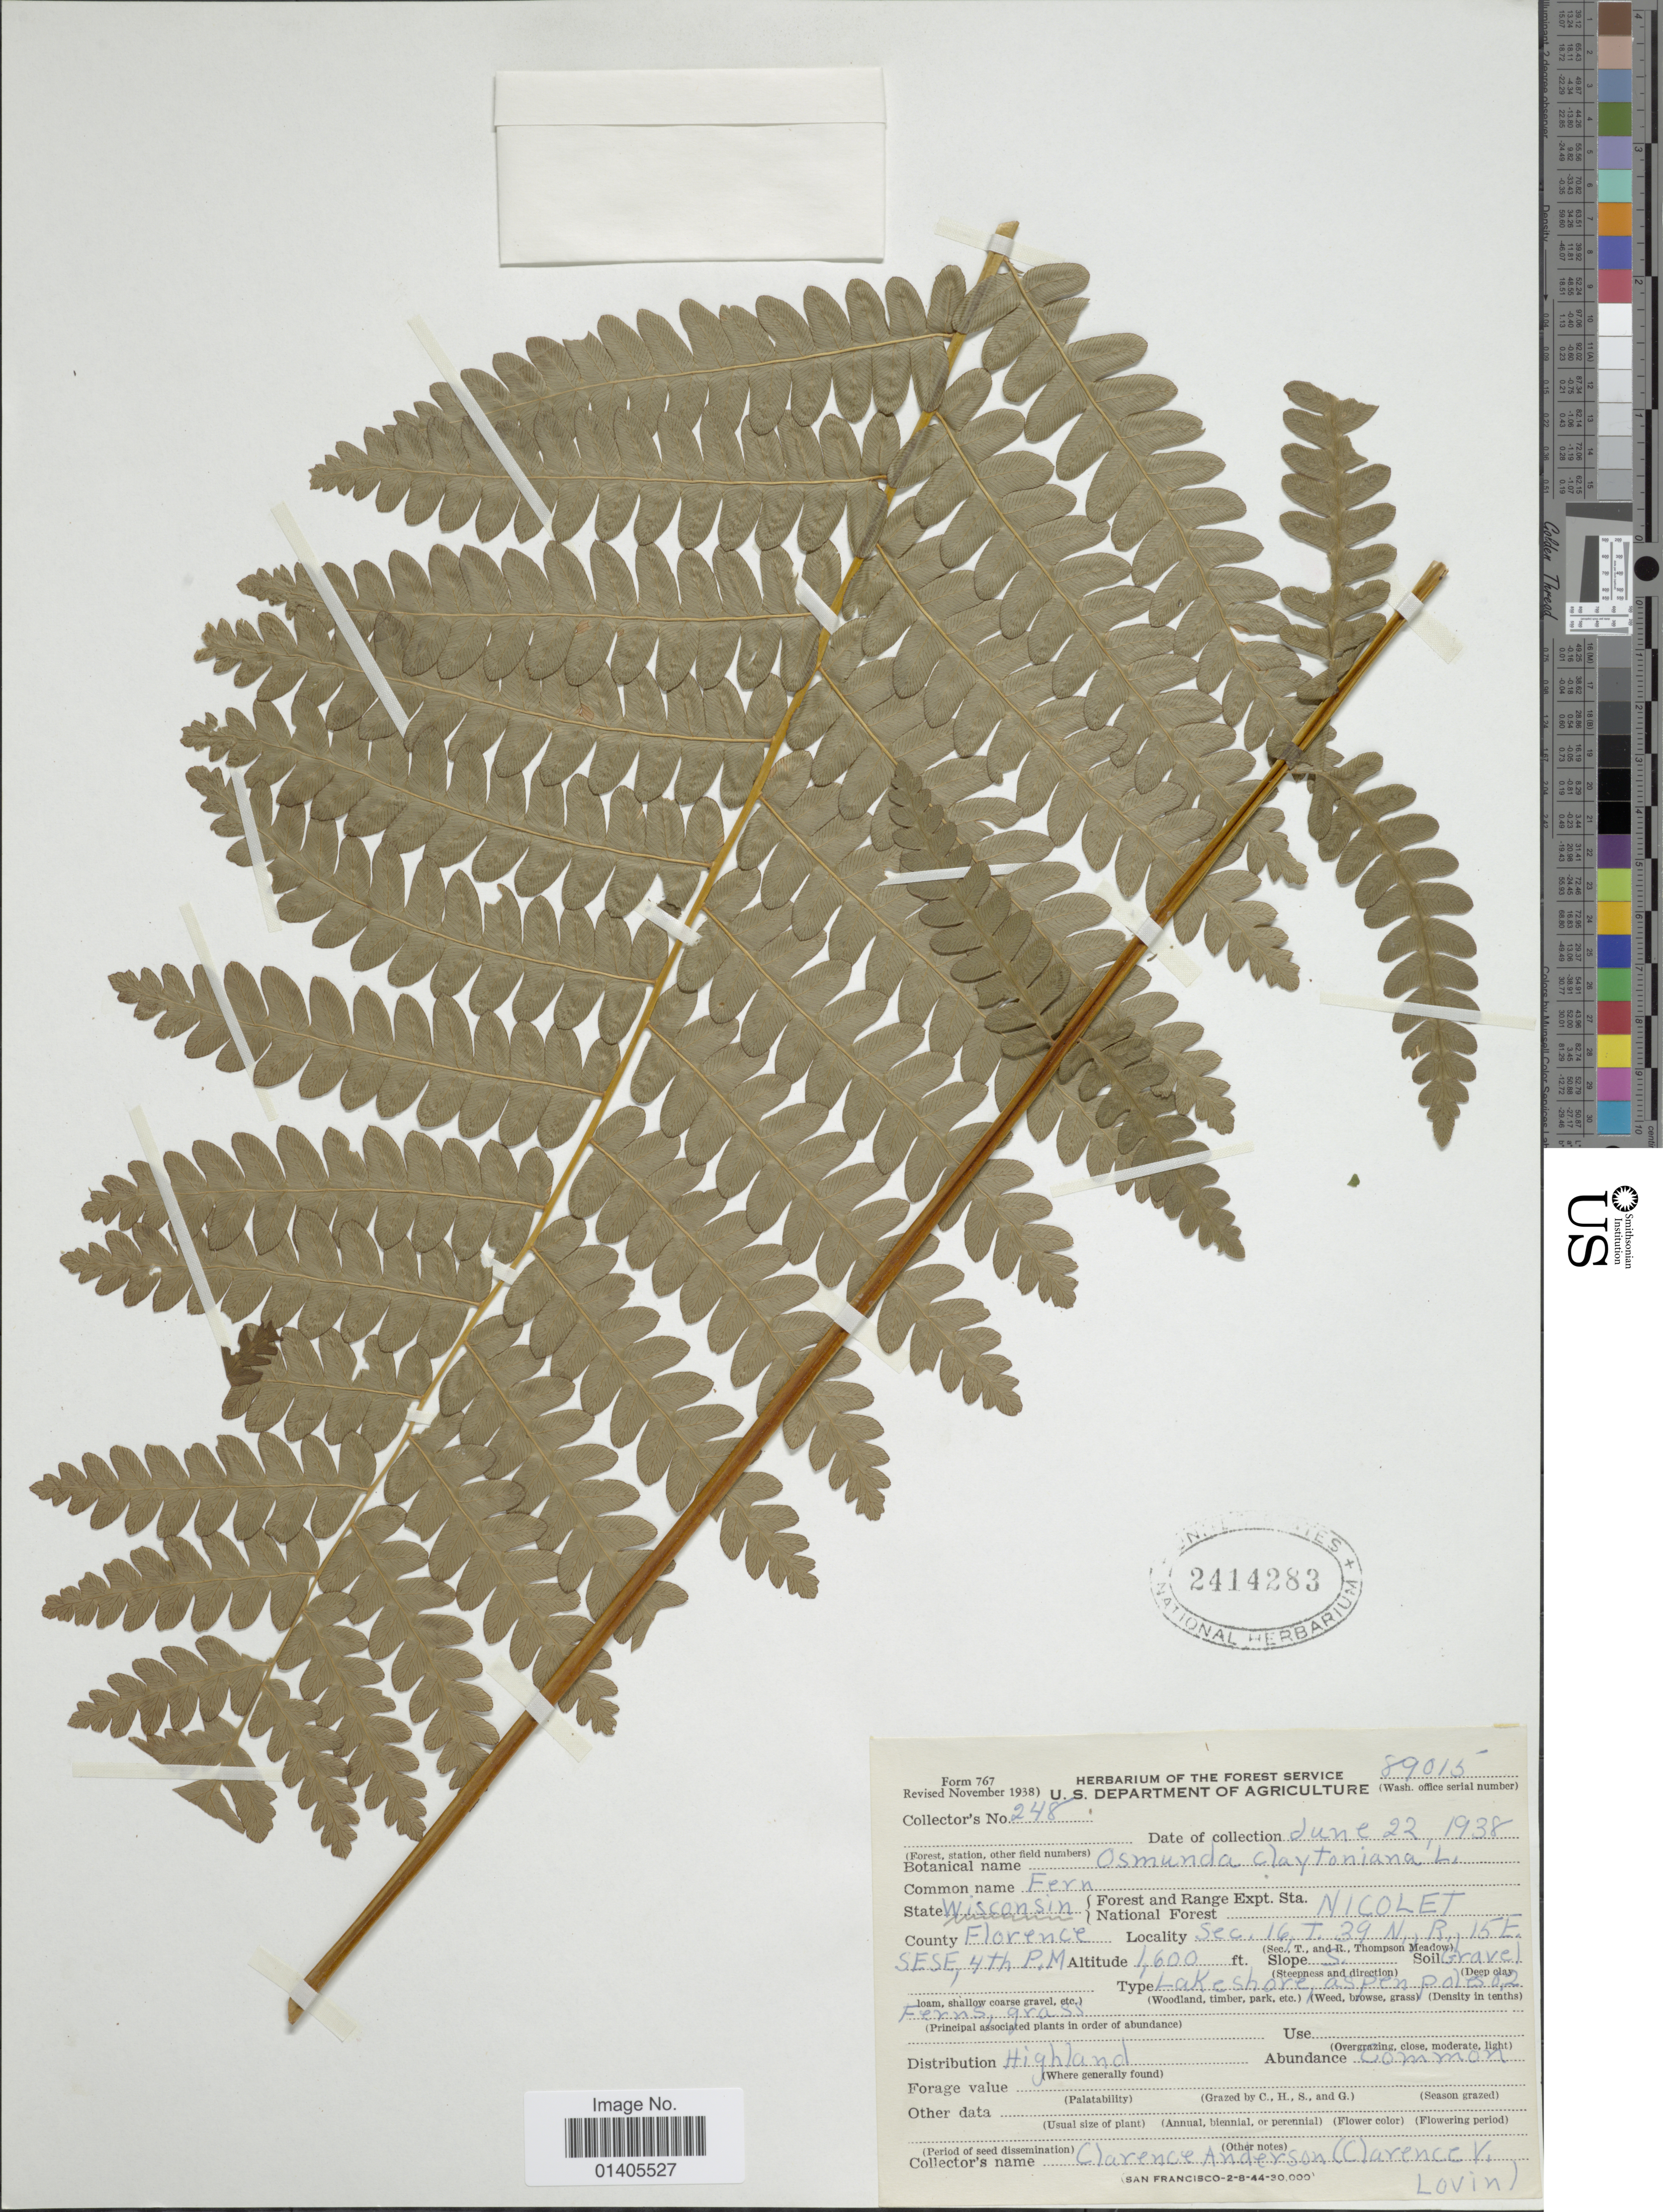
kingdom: Plantae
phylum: Tracheophyta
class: Polypodiopsida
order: Osmundales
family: Osmundaceae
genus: Osmunda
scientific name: Osmunda claytoniana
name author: (L.) Tagawa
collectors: C. Anderson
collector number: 248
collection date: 1938-06-22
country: United States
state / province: Wisconsin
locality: State Wisconsin, Forest and Range Expt. Sta. National Forest Nicolet, County Florence, Sec 16, T 39 N, R15E. SESE, 4th P.M.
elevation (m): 488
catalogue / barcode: US 2414283